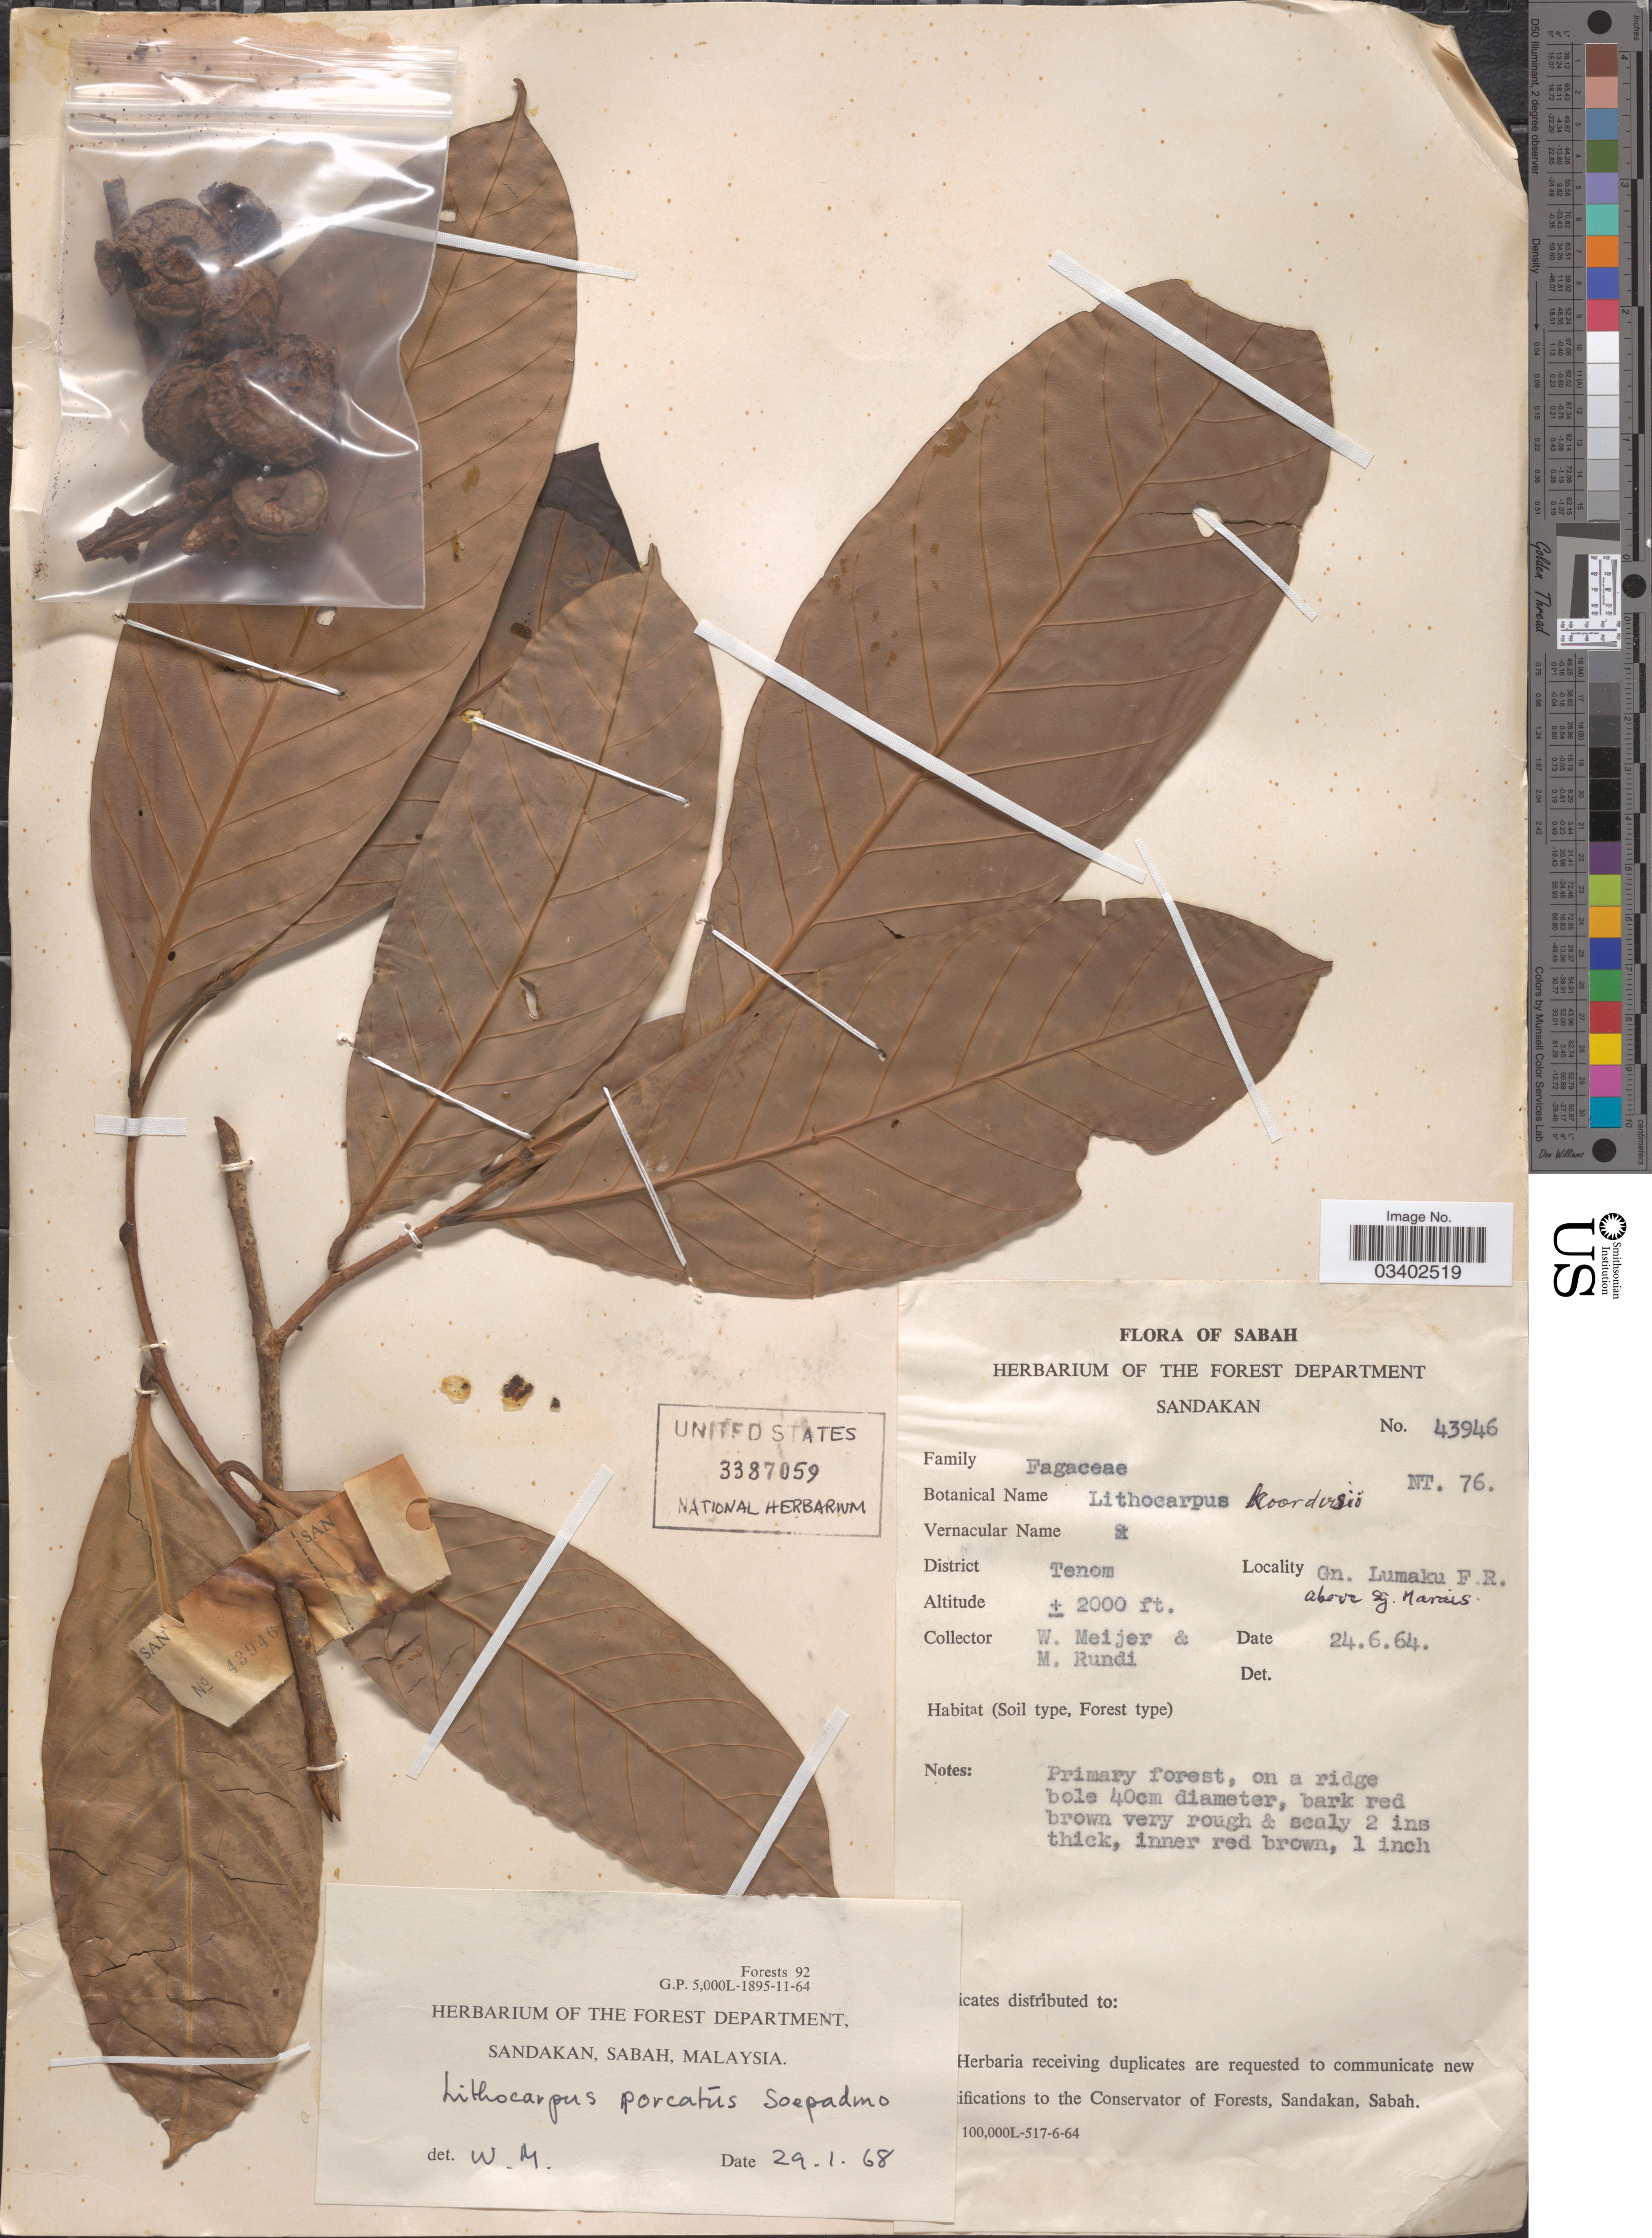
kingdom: Plantae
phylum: Tracheophyta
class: Magnoliopsida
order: Fagales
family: Fagaceae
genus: Lithocarpus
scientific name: Lithocarpus porcatus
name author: Soepadmo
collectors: W. Meijer & M. Rundi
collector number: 43946/NT.76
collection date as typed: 24/6/64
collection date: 1964-06-24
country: Malaysia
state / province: Sabah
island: Borneo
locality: District Tenom. Gn. Lumaku F.R. above Sg. Maraus [interpreted].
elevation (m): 610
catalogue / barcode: US 3387059